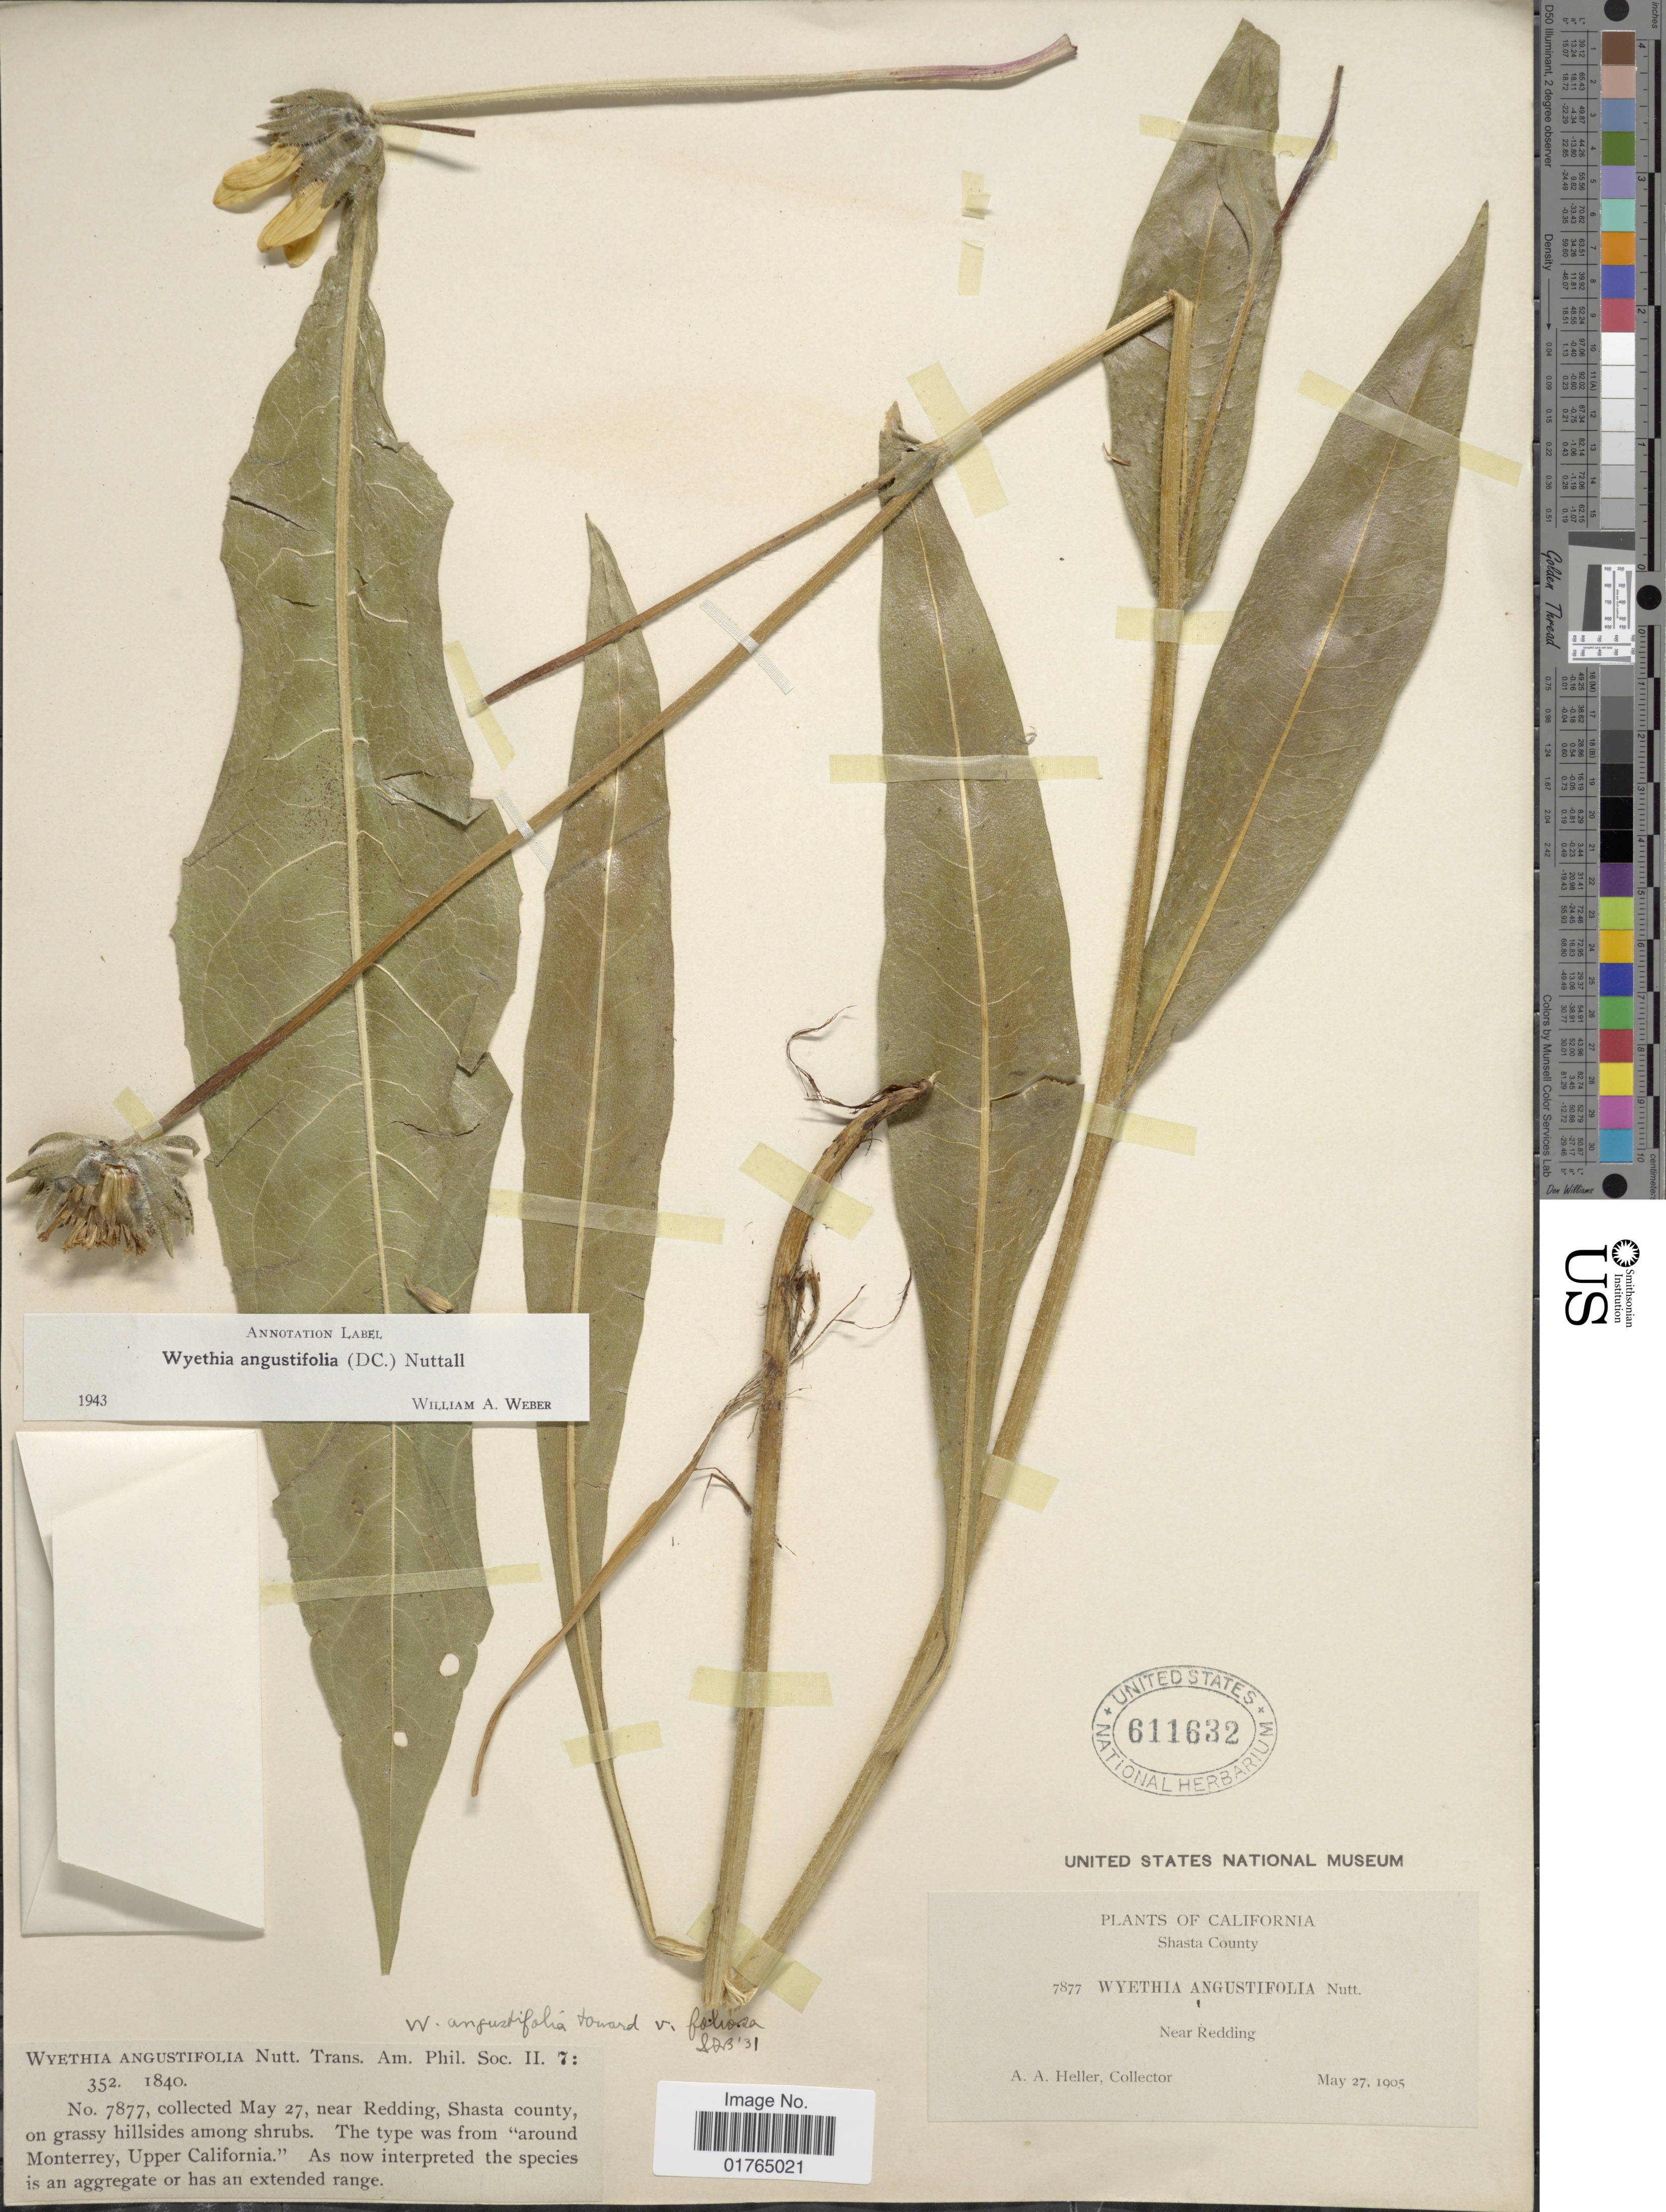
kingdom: Plantae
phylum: Tracheophyta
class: Magnoliopsida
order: Asterales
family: Asteraceae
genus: Wyethia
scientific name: Wyethia angustifolia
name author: (DC.) Nutt.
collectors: A. A. Heller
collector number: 7877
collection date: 1905-05-27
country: United States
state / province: California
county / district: Shasta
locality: Shasta County, near Redding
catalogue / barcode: US 611632